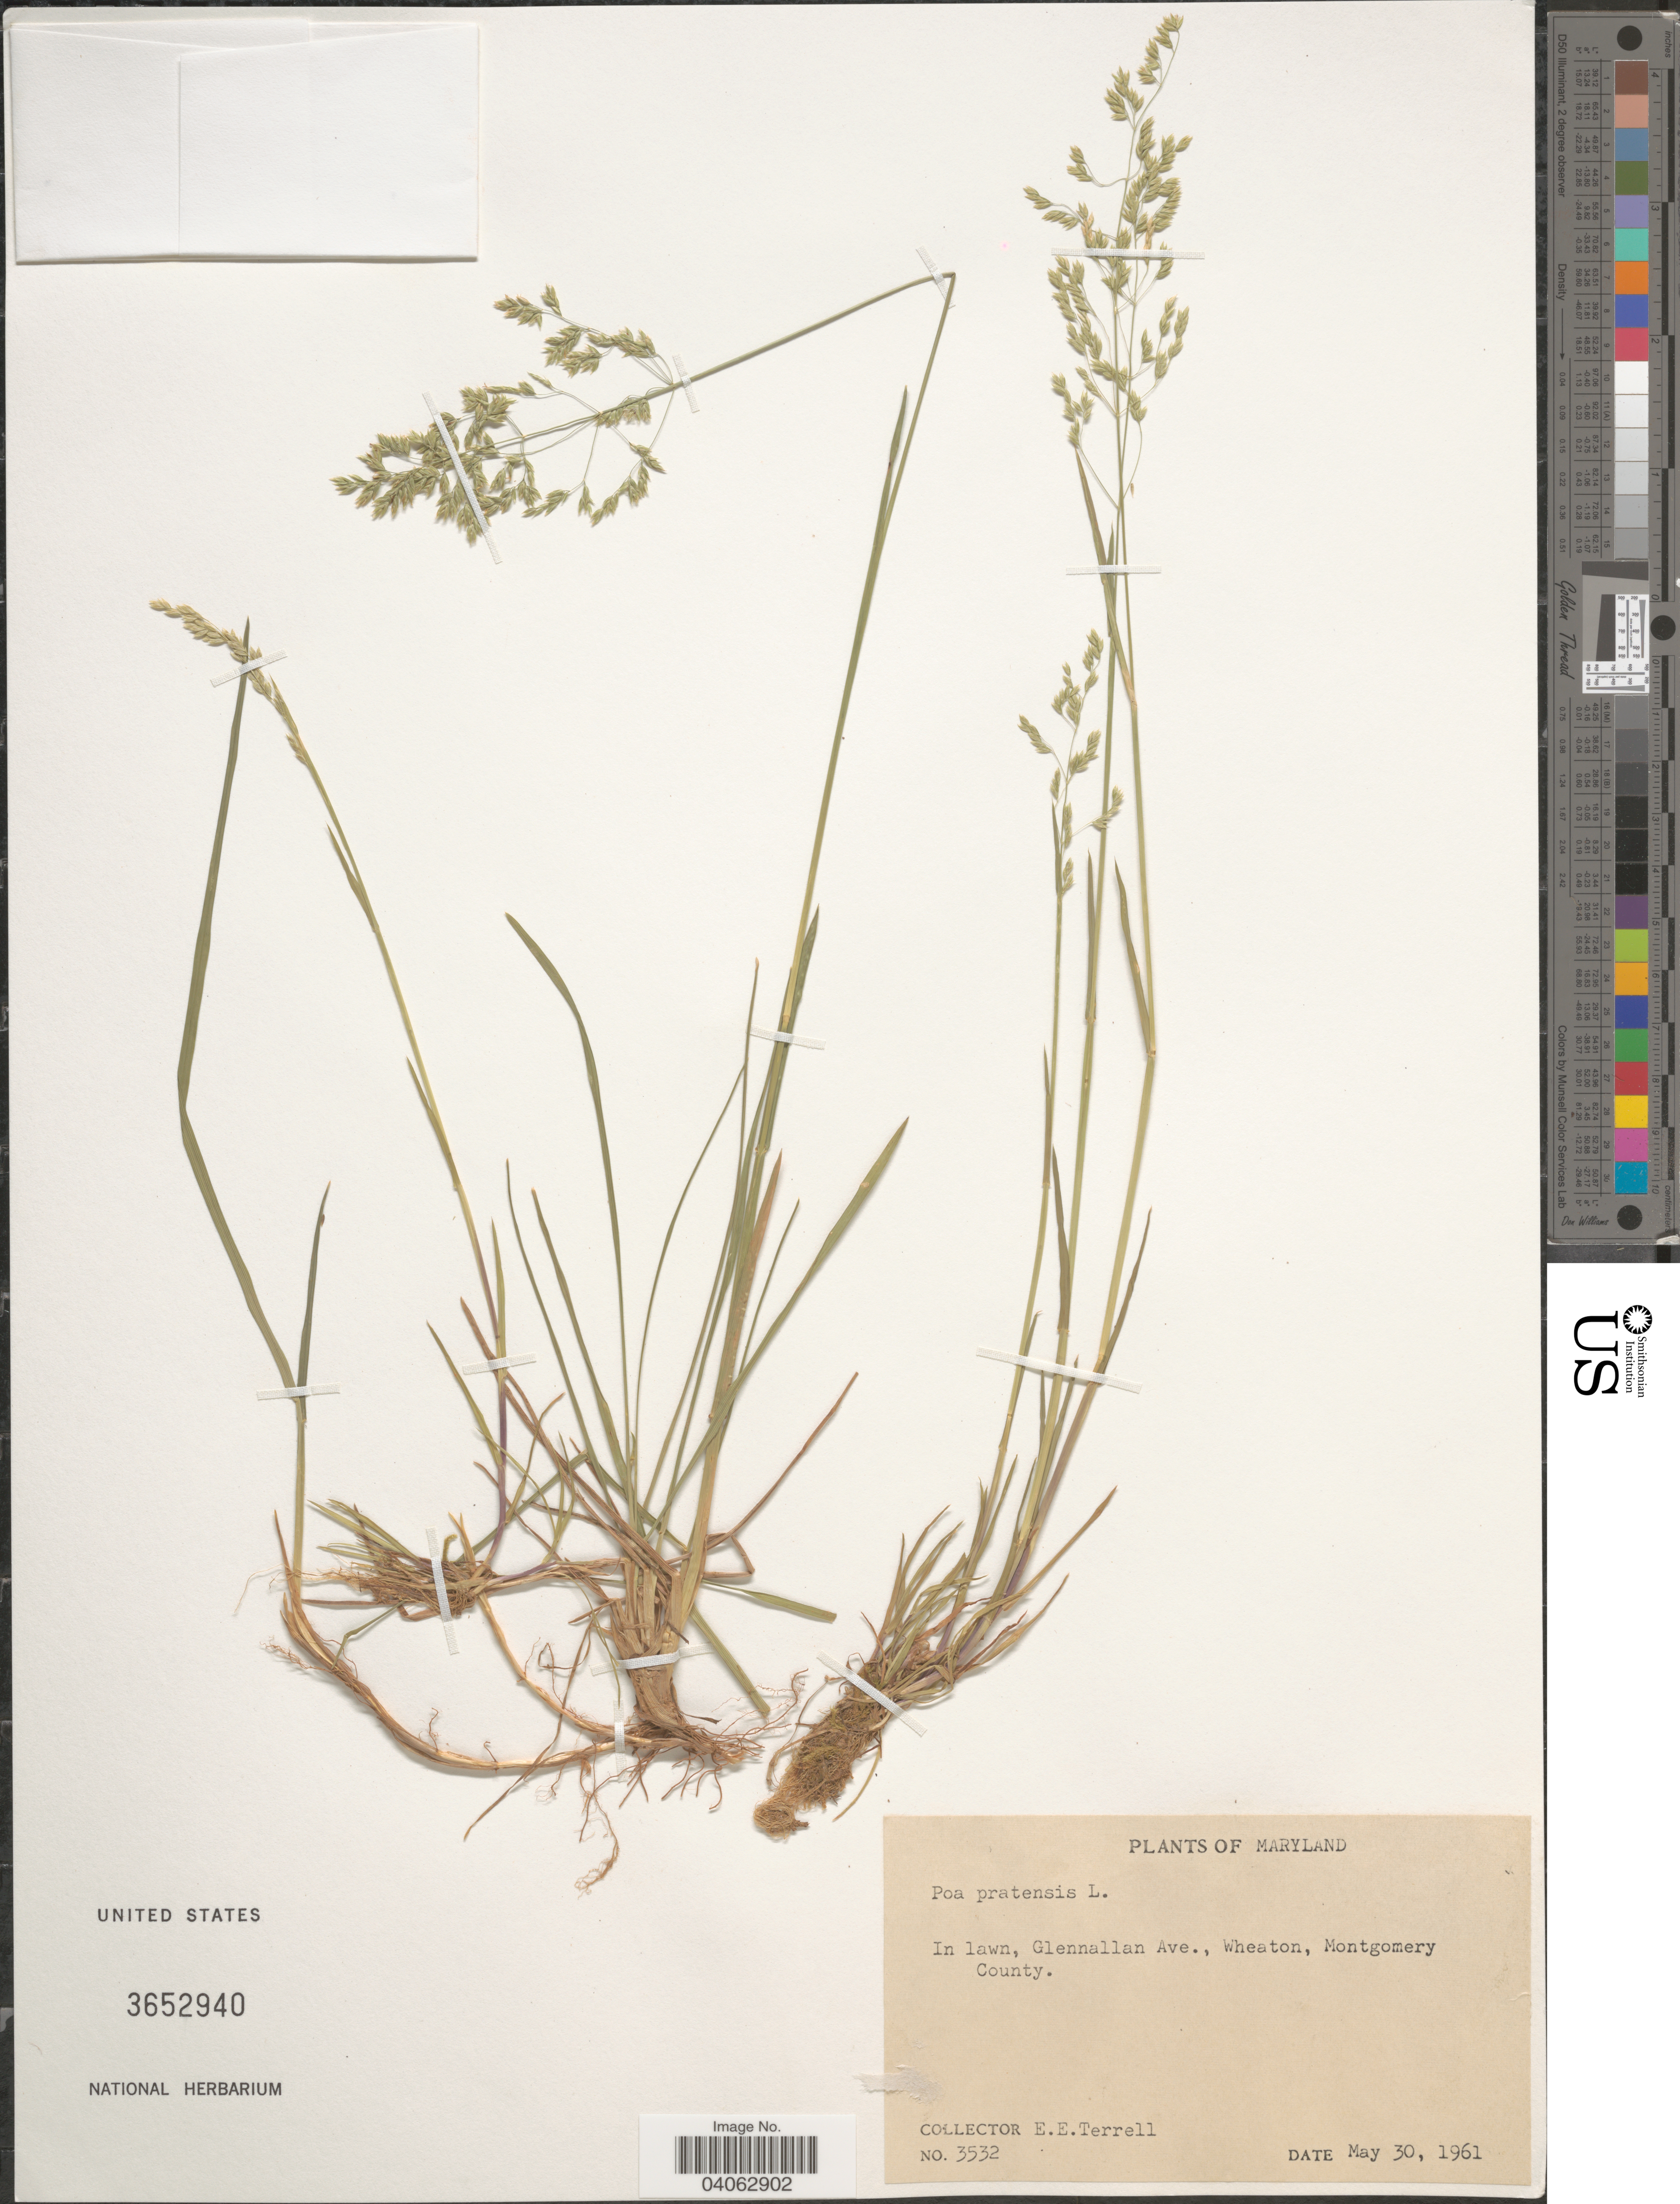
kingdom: Plantae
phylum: Tracheophyta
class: Liliopsida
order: Poales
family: Poaceae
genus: Poa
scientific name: Poa pratensis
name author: L.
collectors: E. E. Terrell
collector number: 3532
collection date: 1961-05-30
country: United States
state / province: Maryland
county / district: Montgomery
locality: In lawn, Glennallan Ave., Wheaton, Montgomery County.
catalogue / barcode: US 3652940